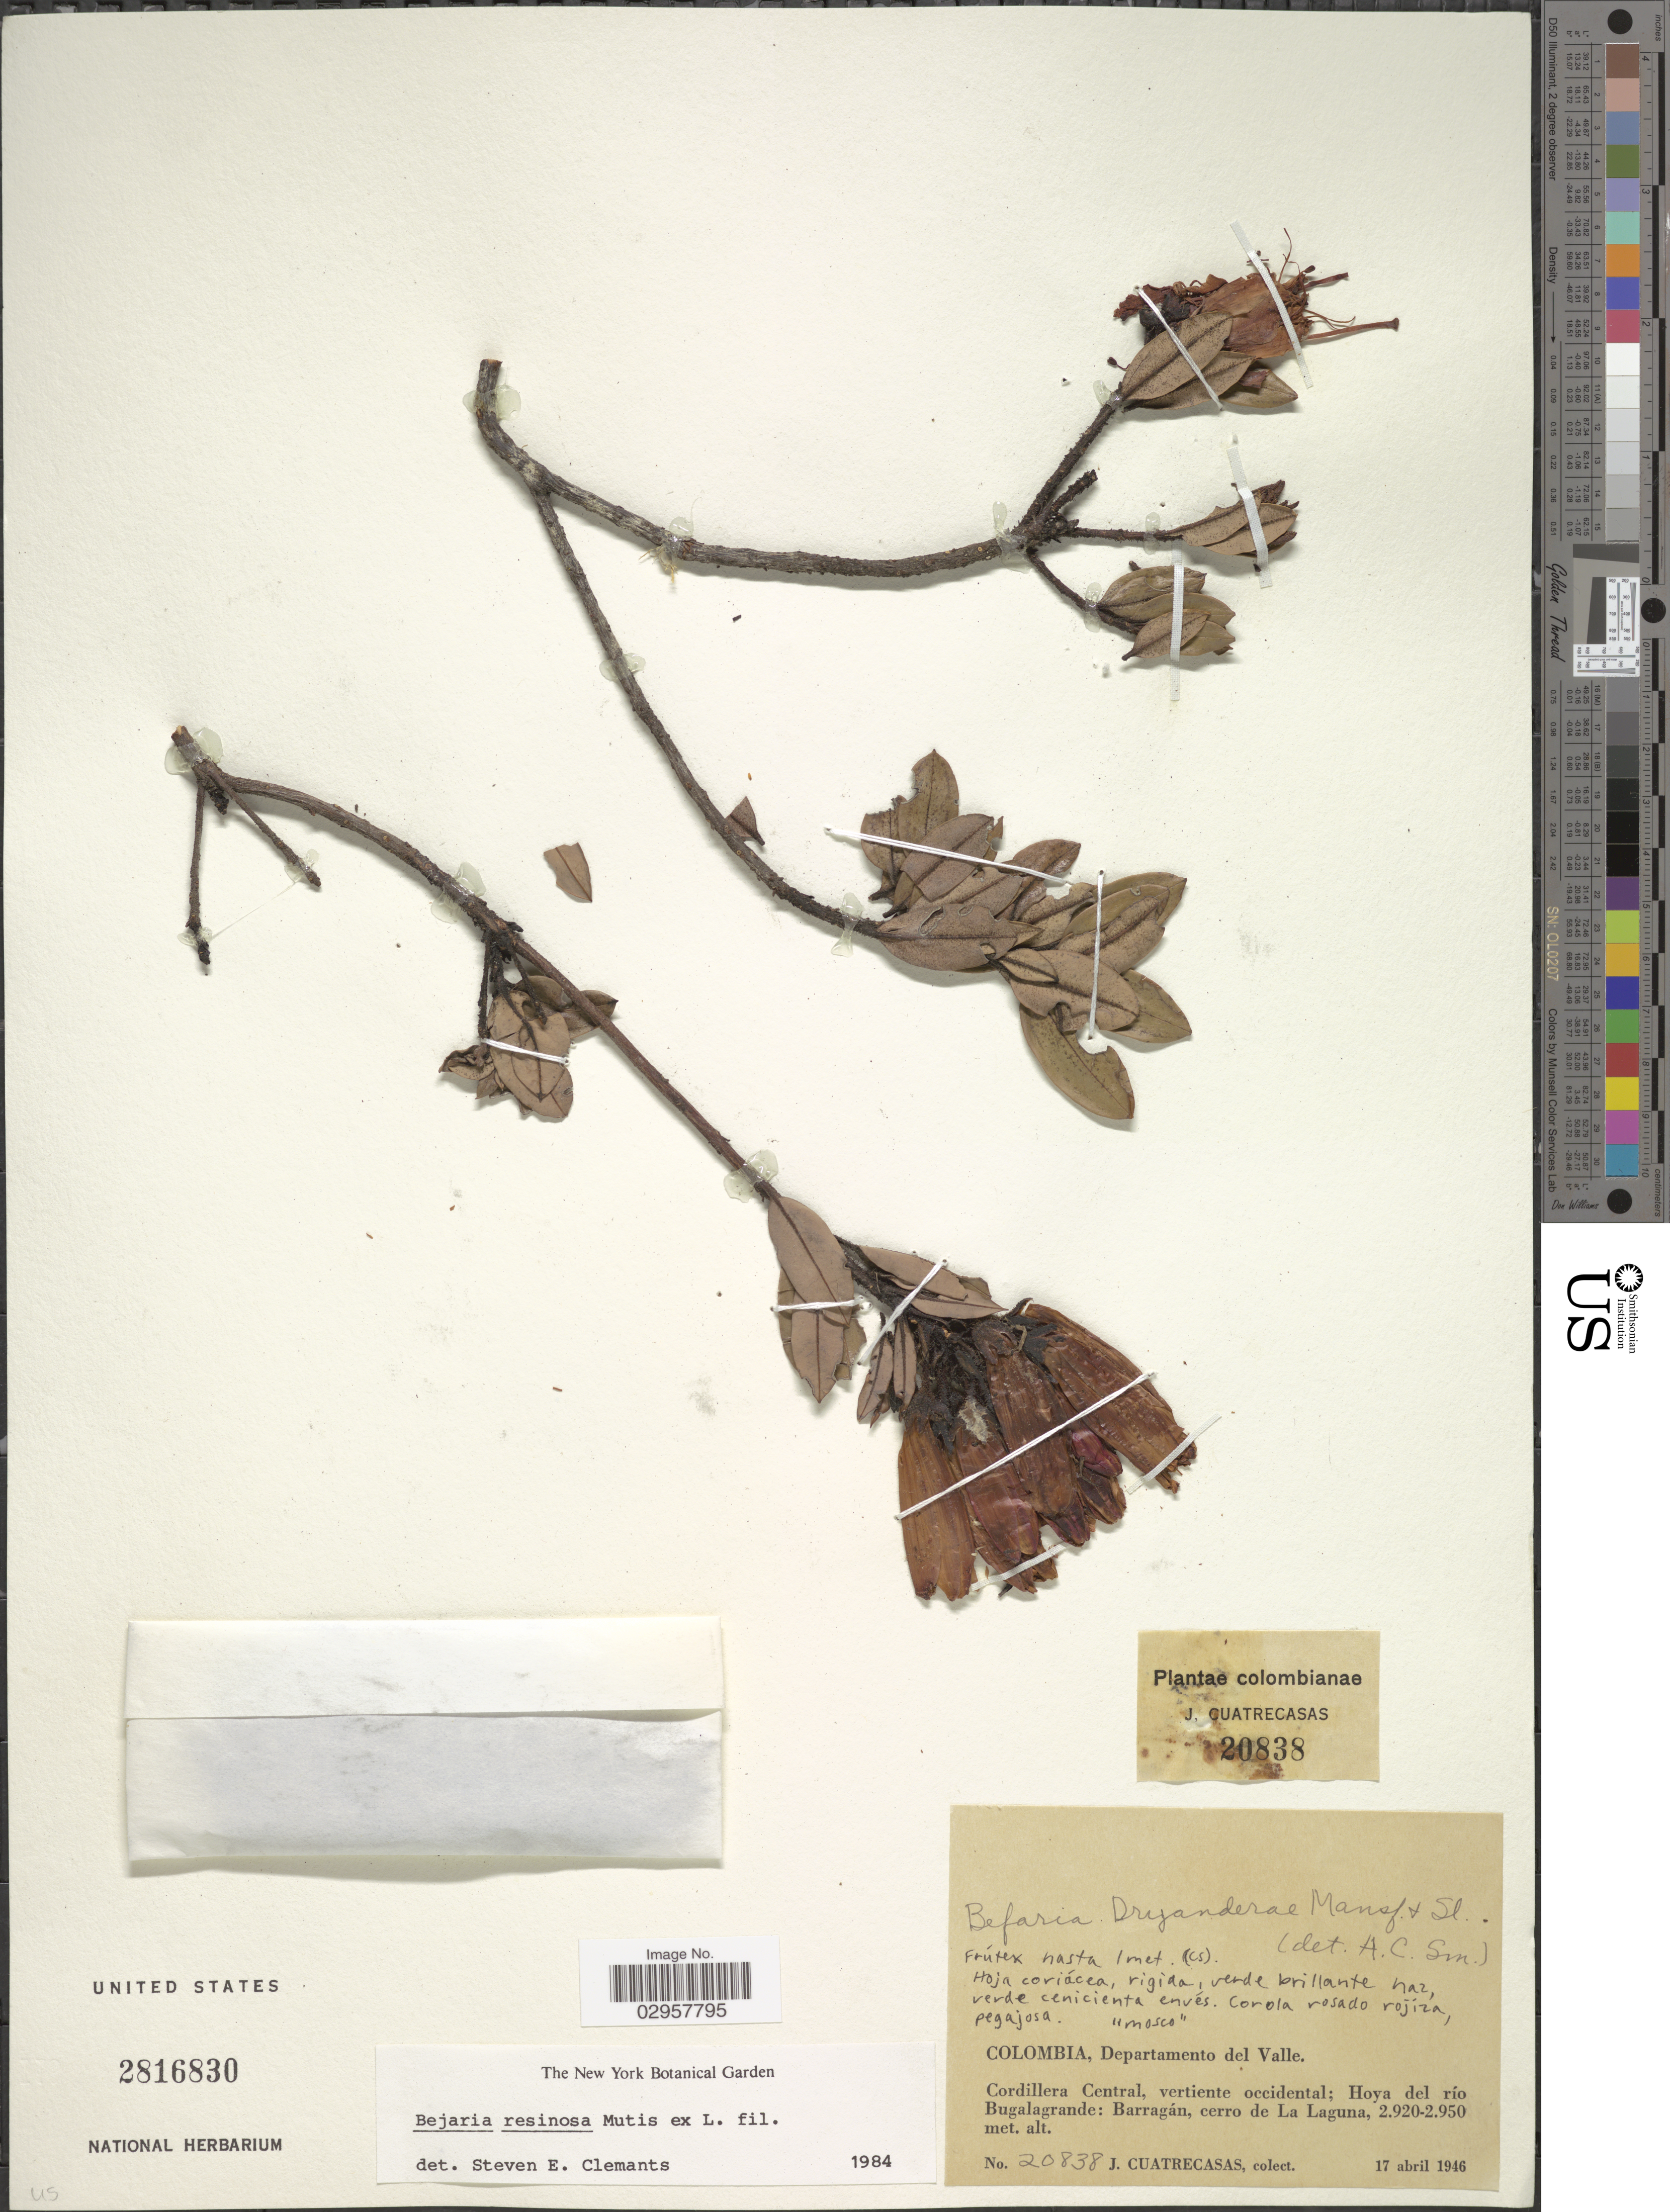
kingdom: Plantae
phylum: Tracheophyta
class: Magnoliopsida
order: Ericales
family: Ericaceae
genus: Befaria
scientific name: Befaria resinosa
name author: Mutis ex L. f.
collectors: J. Cuatrecasas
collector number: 20838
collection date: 1946-04-17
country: Colombia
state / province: Valle del Cauca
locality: Departamento del Valle. Cordillera Central, vertiente occidental; Hoya del río Bugalagrande: Barragán, cerro de La Laguna.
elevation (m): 2920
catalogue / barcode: US 2816830